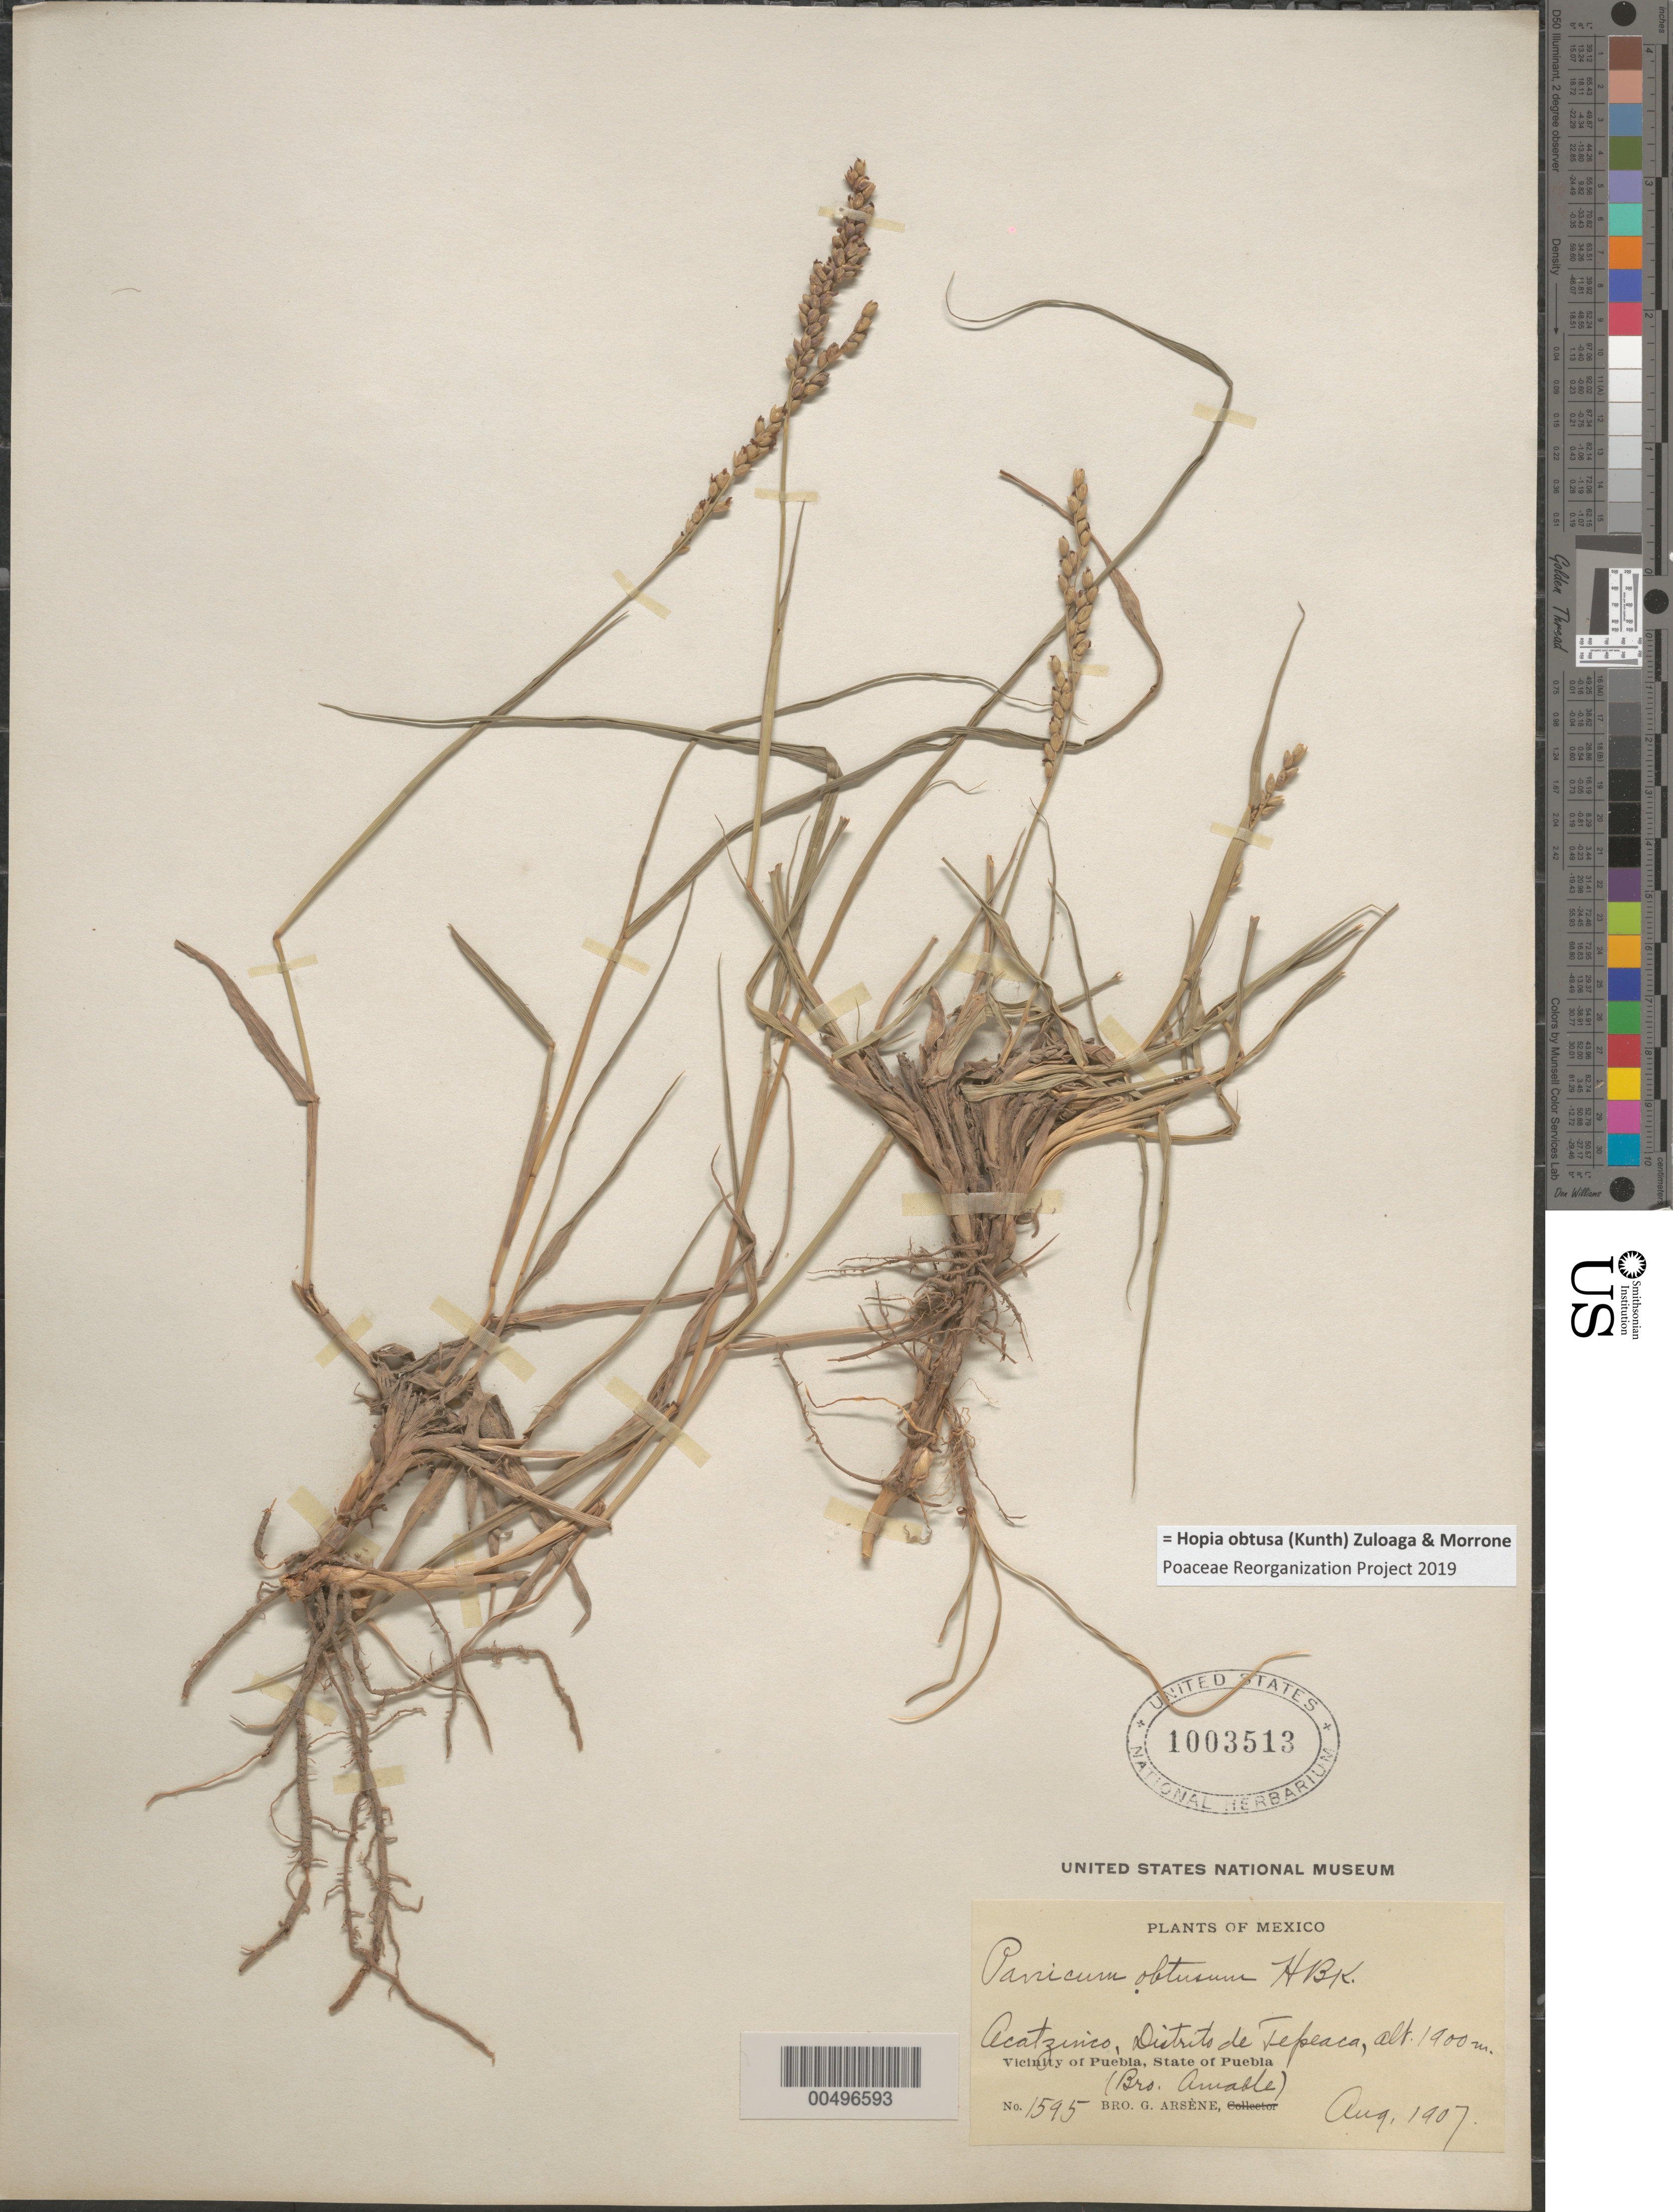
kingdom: Plantae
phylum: Tracheophyta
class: Liliopsida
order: Poales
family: Poaceae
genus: Panicum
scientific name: Panicum obtusum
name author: Kunth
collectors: B. Amable & Bro. G. Arsène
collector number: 1595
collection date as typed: Aug 1907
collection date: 1907-08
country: Mexico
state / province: Puebla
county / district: Tepeaca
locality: Acatzinco, vicinity of Puebla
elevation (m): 1900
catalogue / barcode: US 1003513